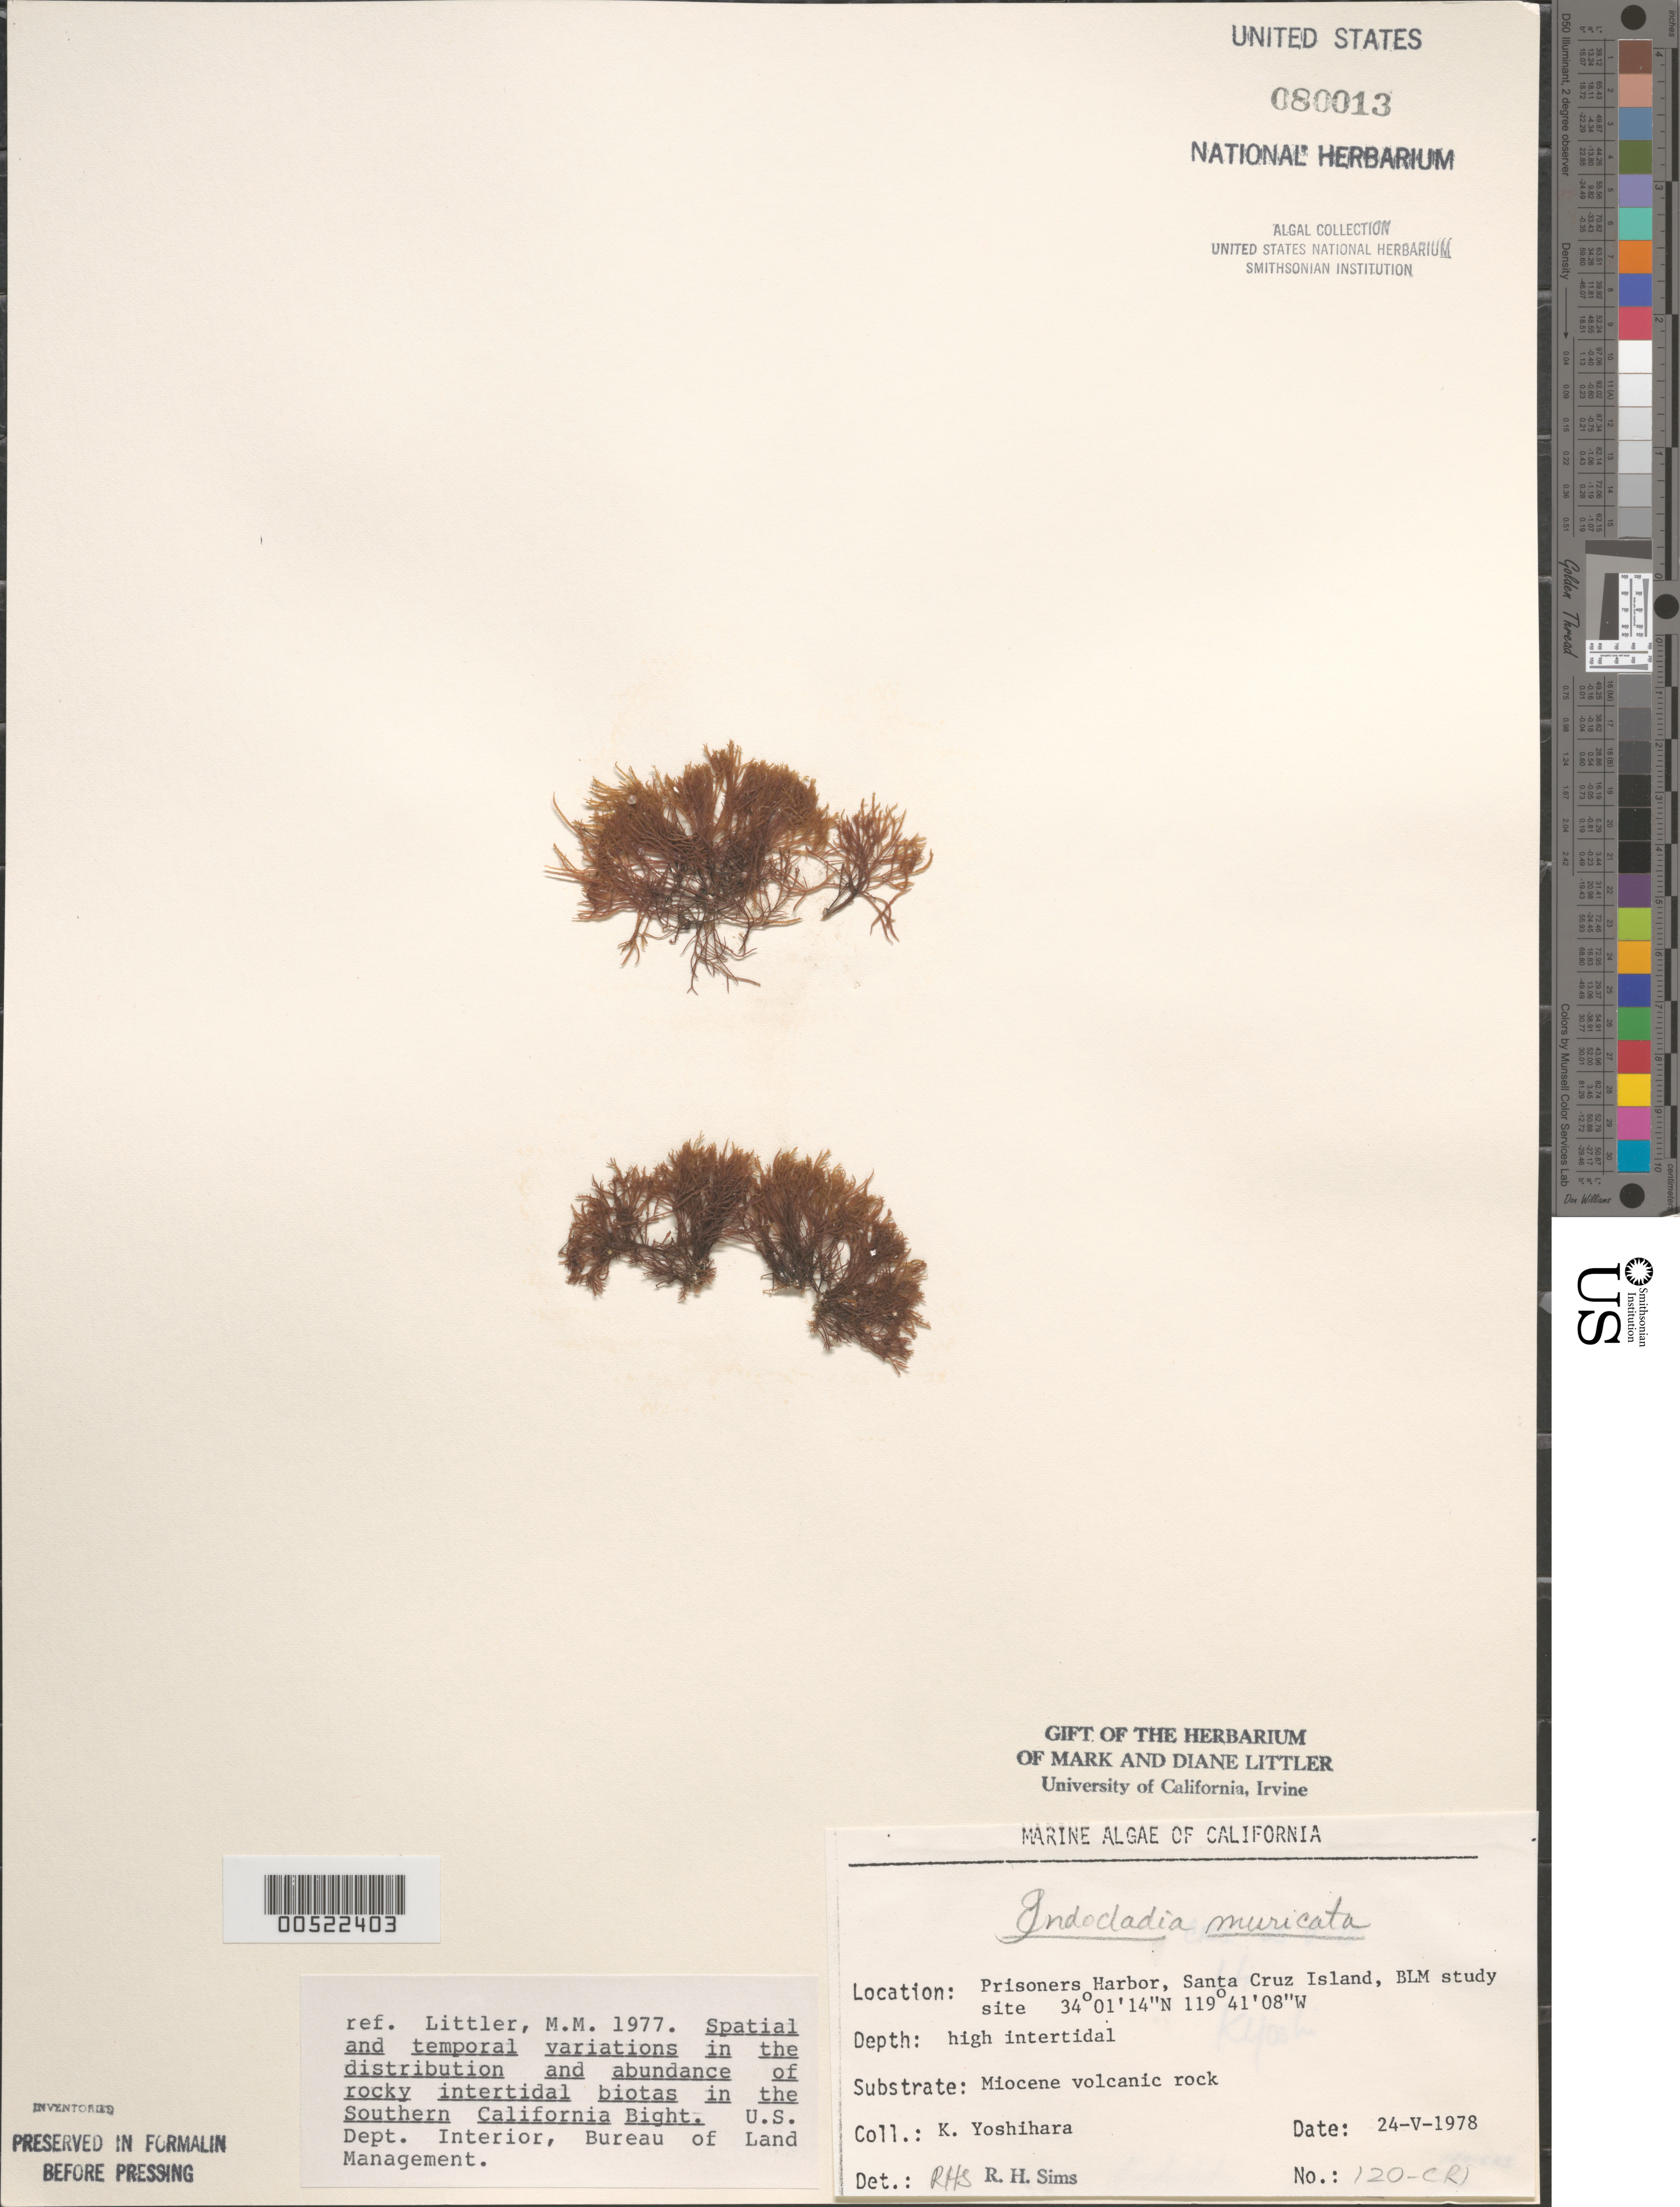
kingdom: Plantae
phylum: Rhodophyta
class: Florideophyceae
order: Gigartinales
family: Endocladiaceae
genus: Endocladia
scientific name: Endocladia muricata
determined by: Sims, Robert H.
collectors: K. Yoshihara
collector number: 120-cri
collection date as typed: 24 May 1978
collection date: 1978-05-24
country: United States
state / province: California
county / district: Santa Barbara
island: Santa Cruz Island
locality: Prisoners Harbor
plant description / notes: BLM-SOCALBIGHT Rocky Intertidal Survey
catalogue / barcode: US 80013